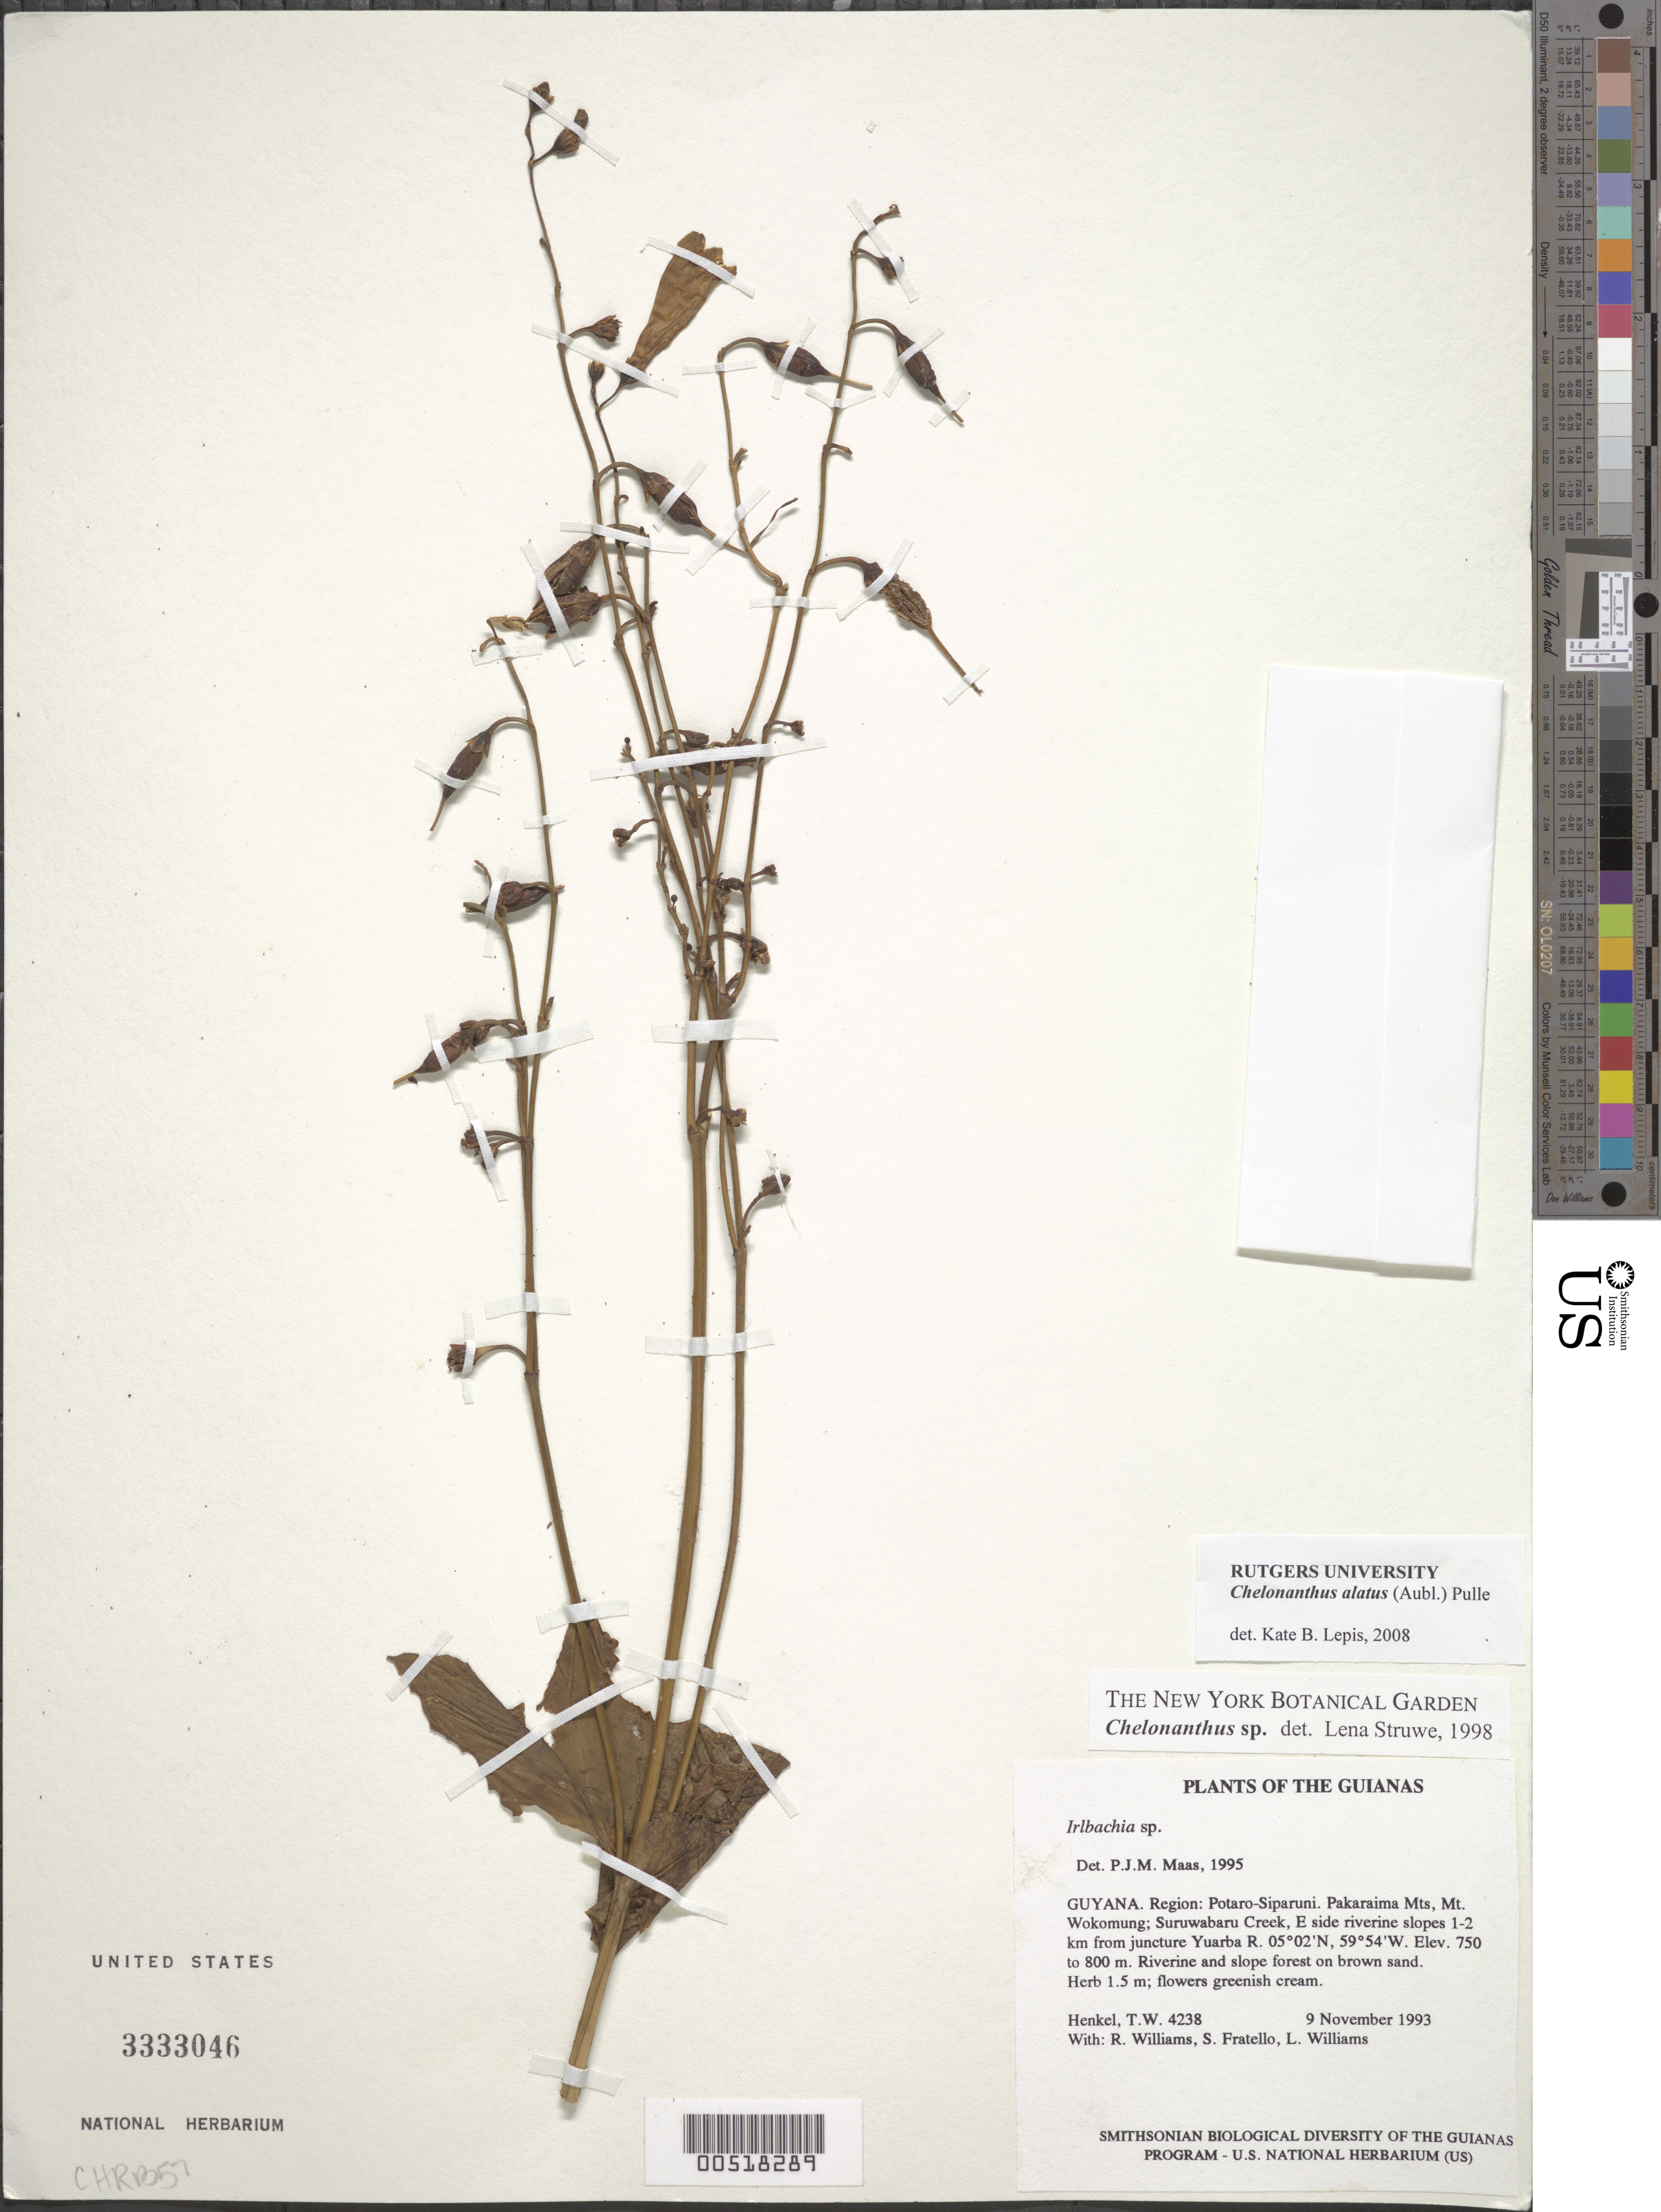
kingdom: Plantae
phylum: Tracheophyta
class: Magnoliopsida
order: Gentianales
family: Gentianaceae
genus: Chelonanthus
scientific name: Chelonanthus alatus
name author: (Aubl.) Pulle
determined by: Lepis, Kate B.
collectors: T. Henkel, R. Williams, S. Fratello & L. Williams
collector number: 4238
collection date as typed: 9 November 1993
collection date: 1993-11-09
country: Guyana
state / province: Potaro-Siparuni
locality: Pakaraima Mts, Mt. Wokomung; Suruwabaru Creek, E side riverine slopes 1-2 km from juncture Yuarba R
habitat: Riverine and slope forest on brown sand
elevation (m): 750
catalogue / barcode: US 3333046